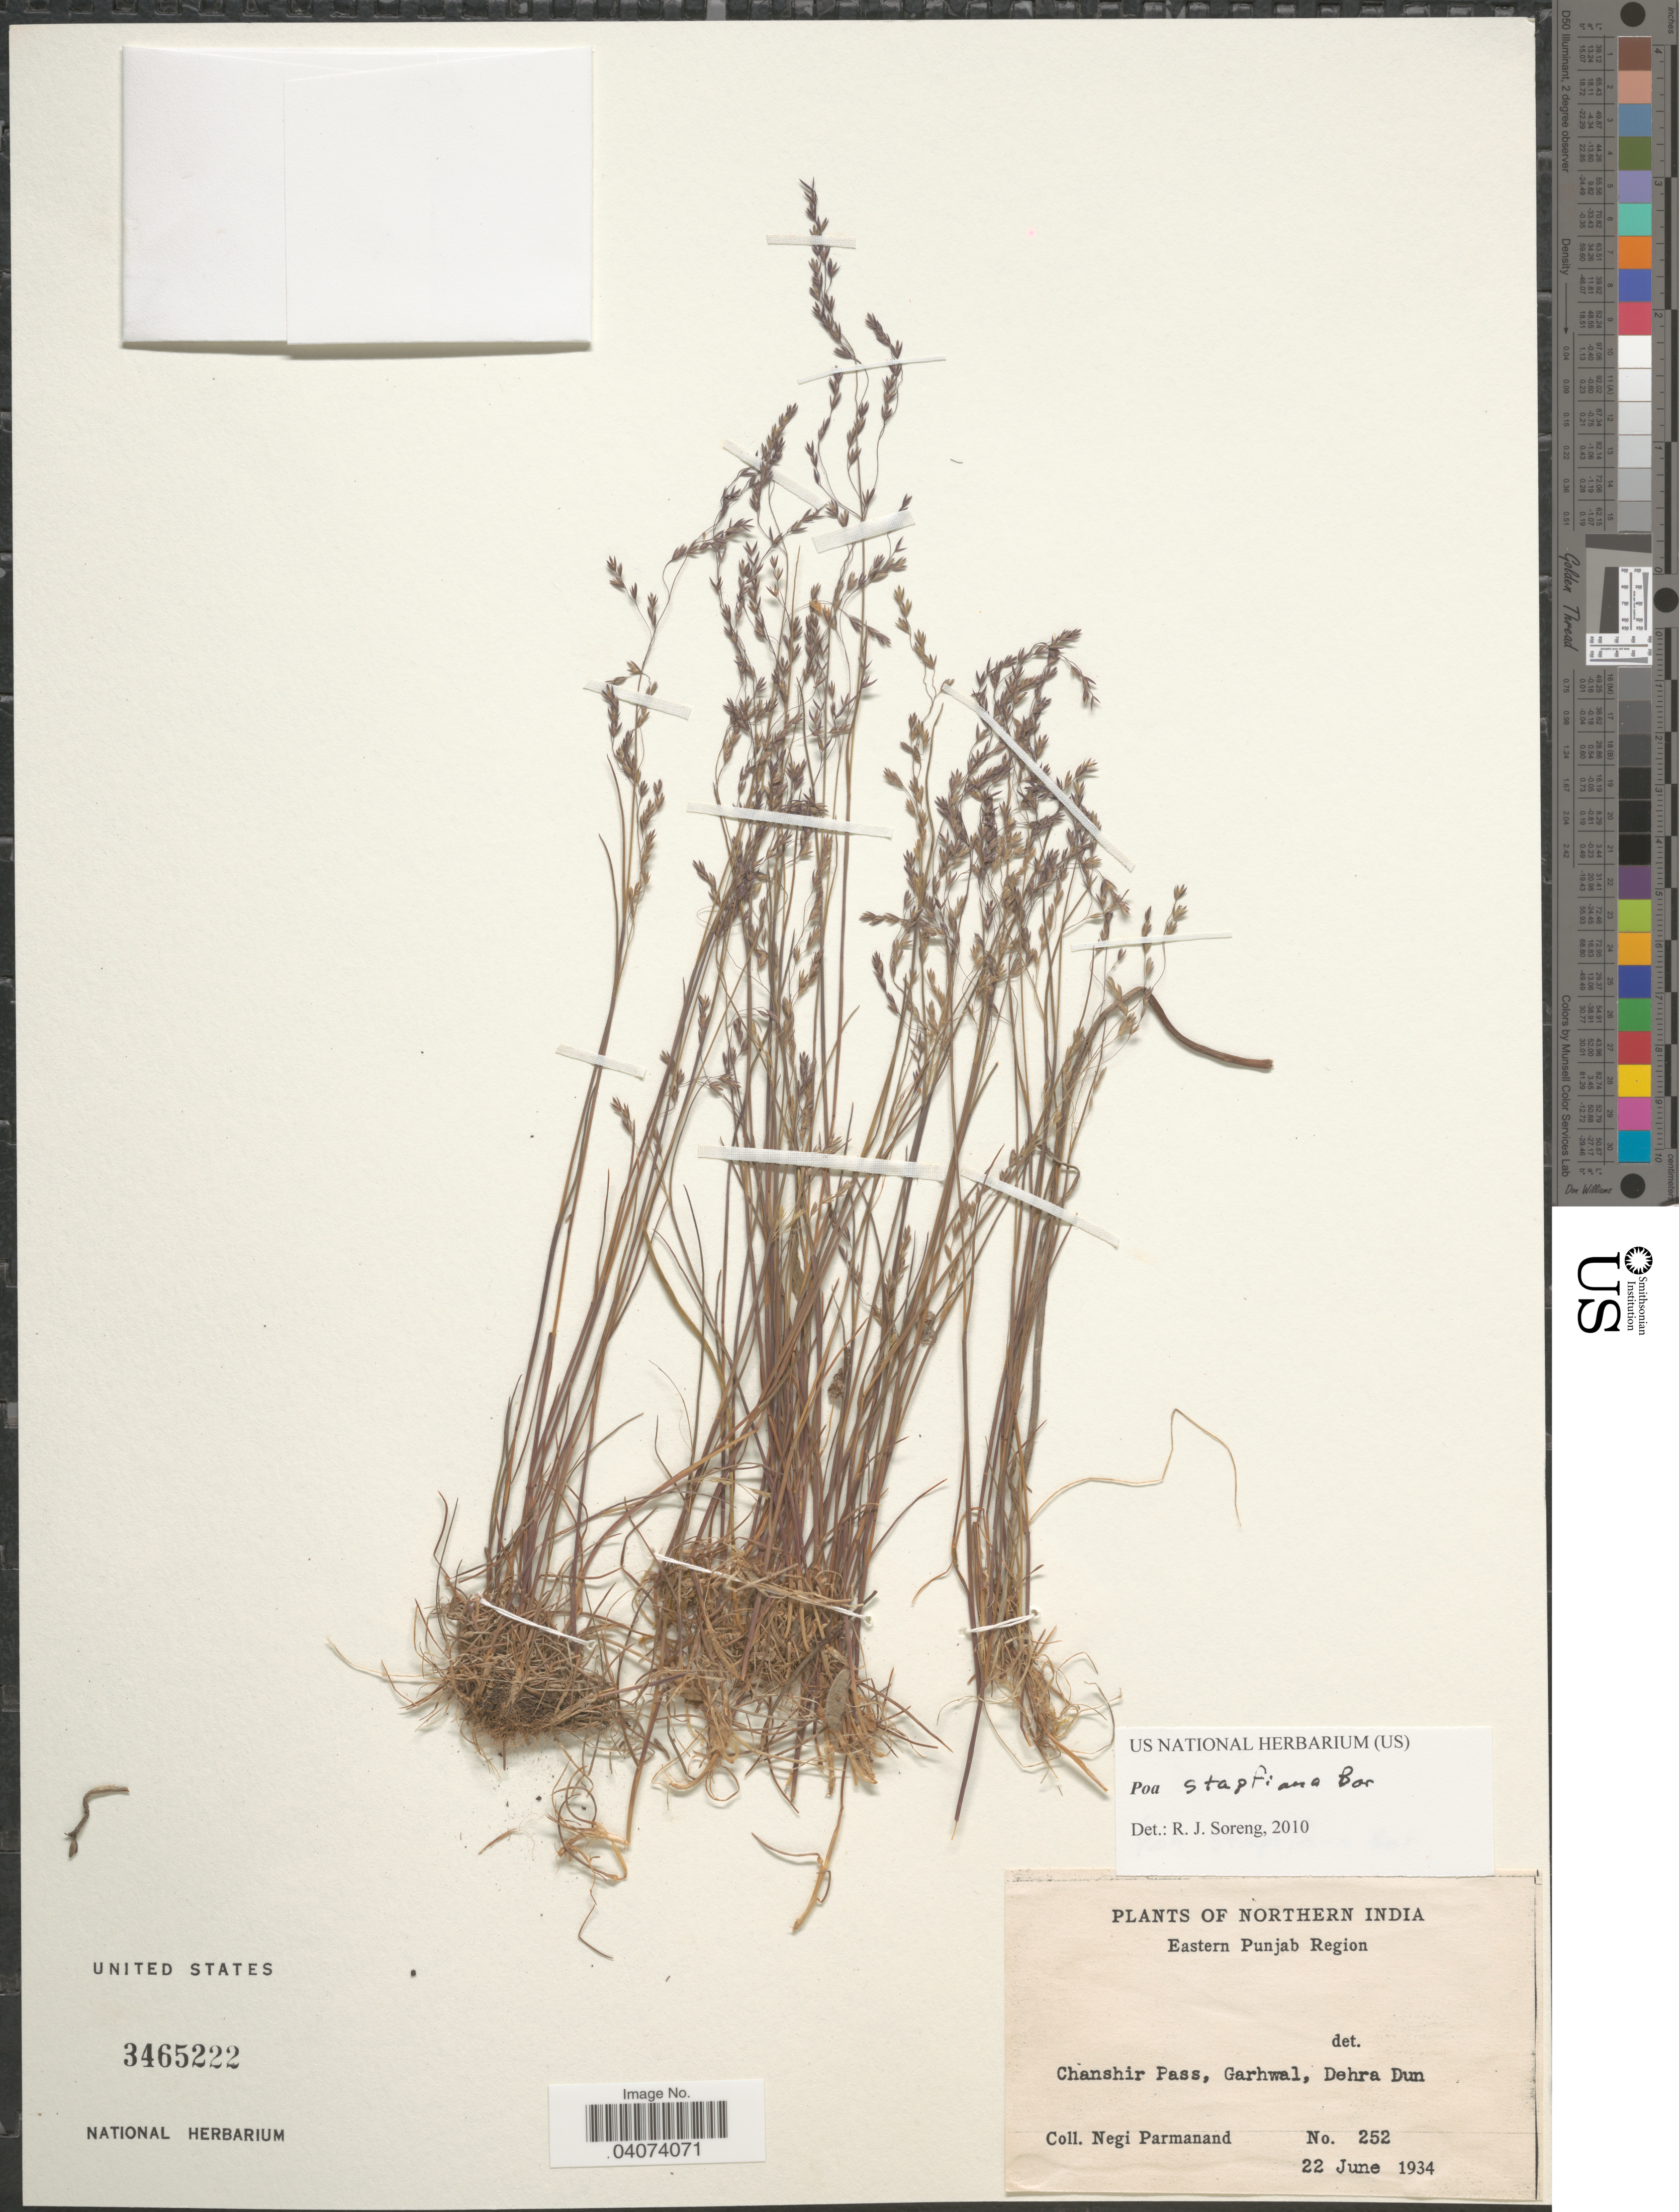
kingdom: Plantae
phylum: Tracheophyta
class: Liliopsida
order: Poales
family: Poaceae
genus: Poa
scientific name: Poa sterilis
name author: M. Bieb.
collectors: N. Parmanand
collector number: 252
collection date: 1934-06-22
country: India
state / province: Punjab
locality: Northern India. Eastern Punjab Region. Chanshir Pass, Garhwal, Dehra Dun.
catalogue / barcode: US 3465222